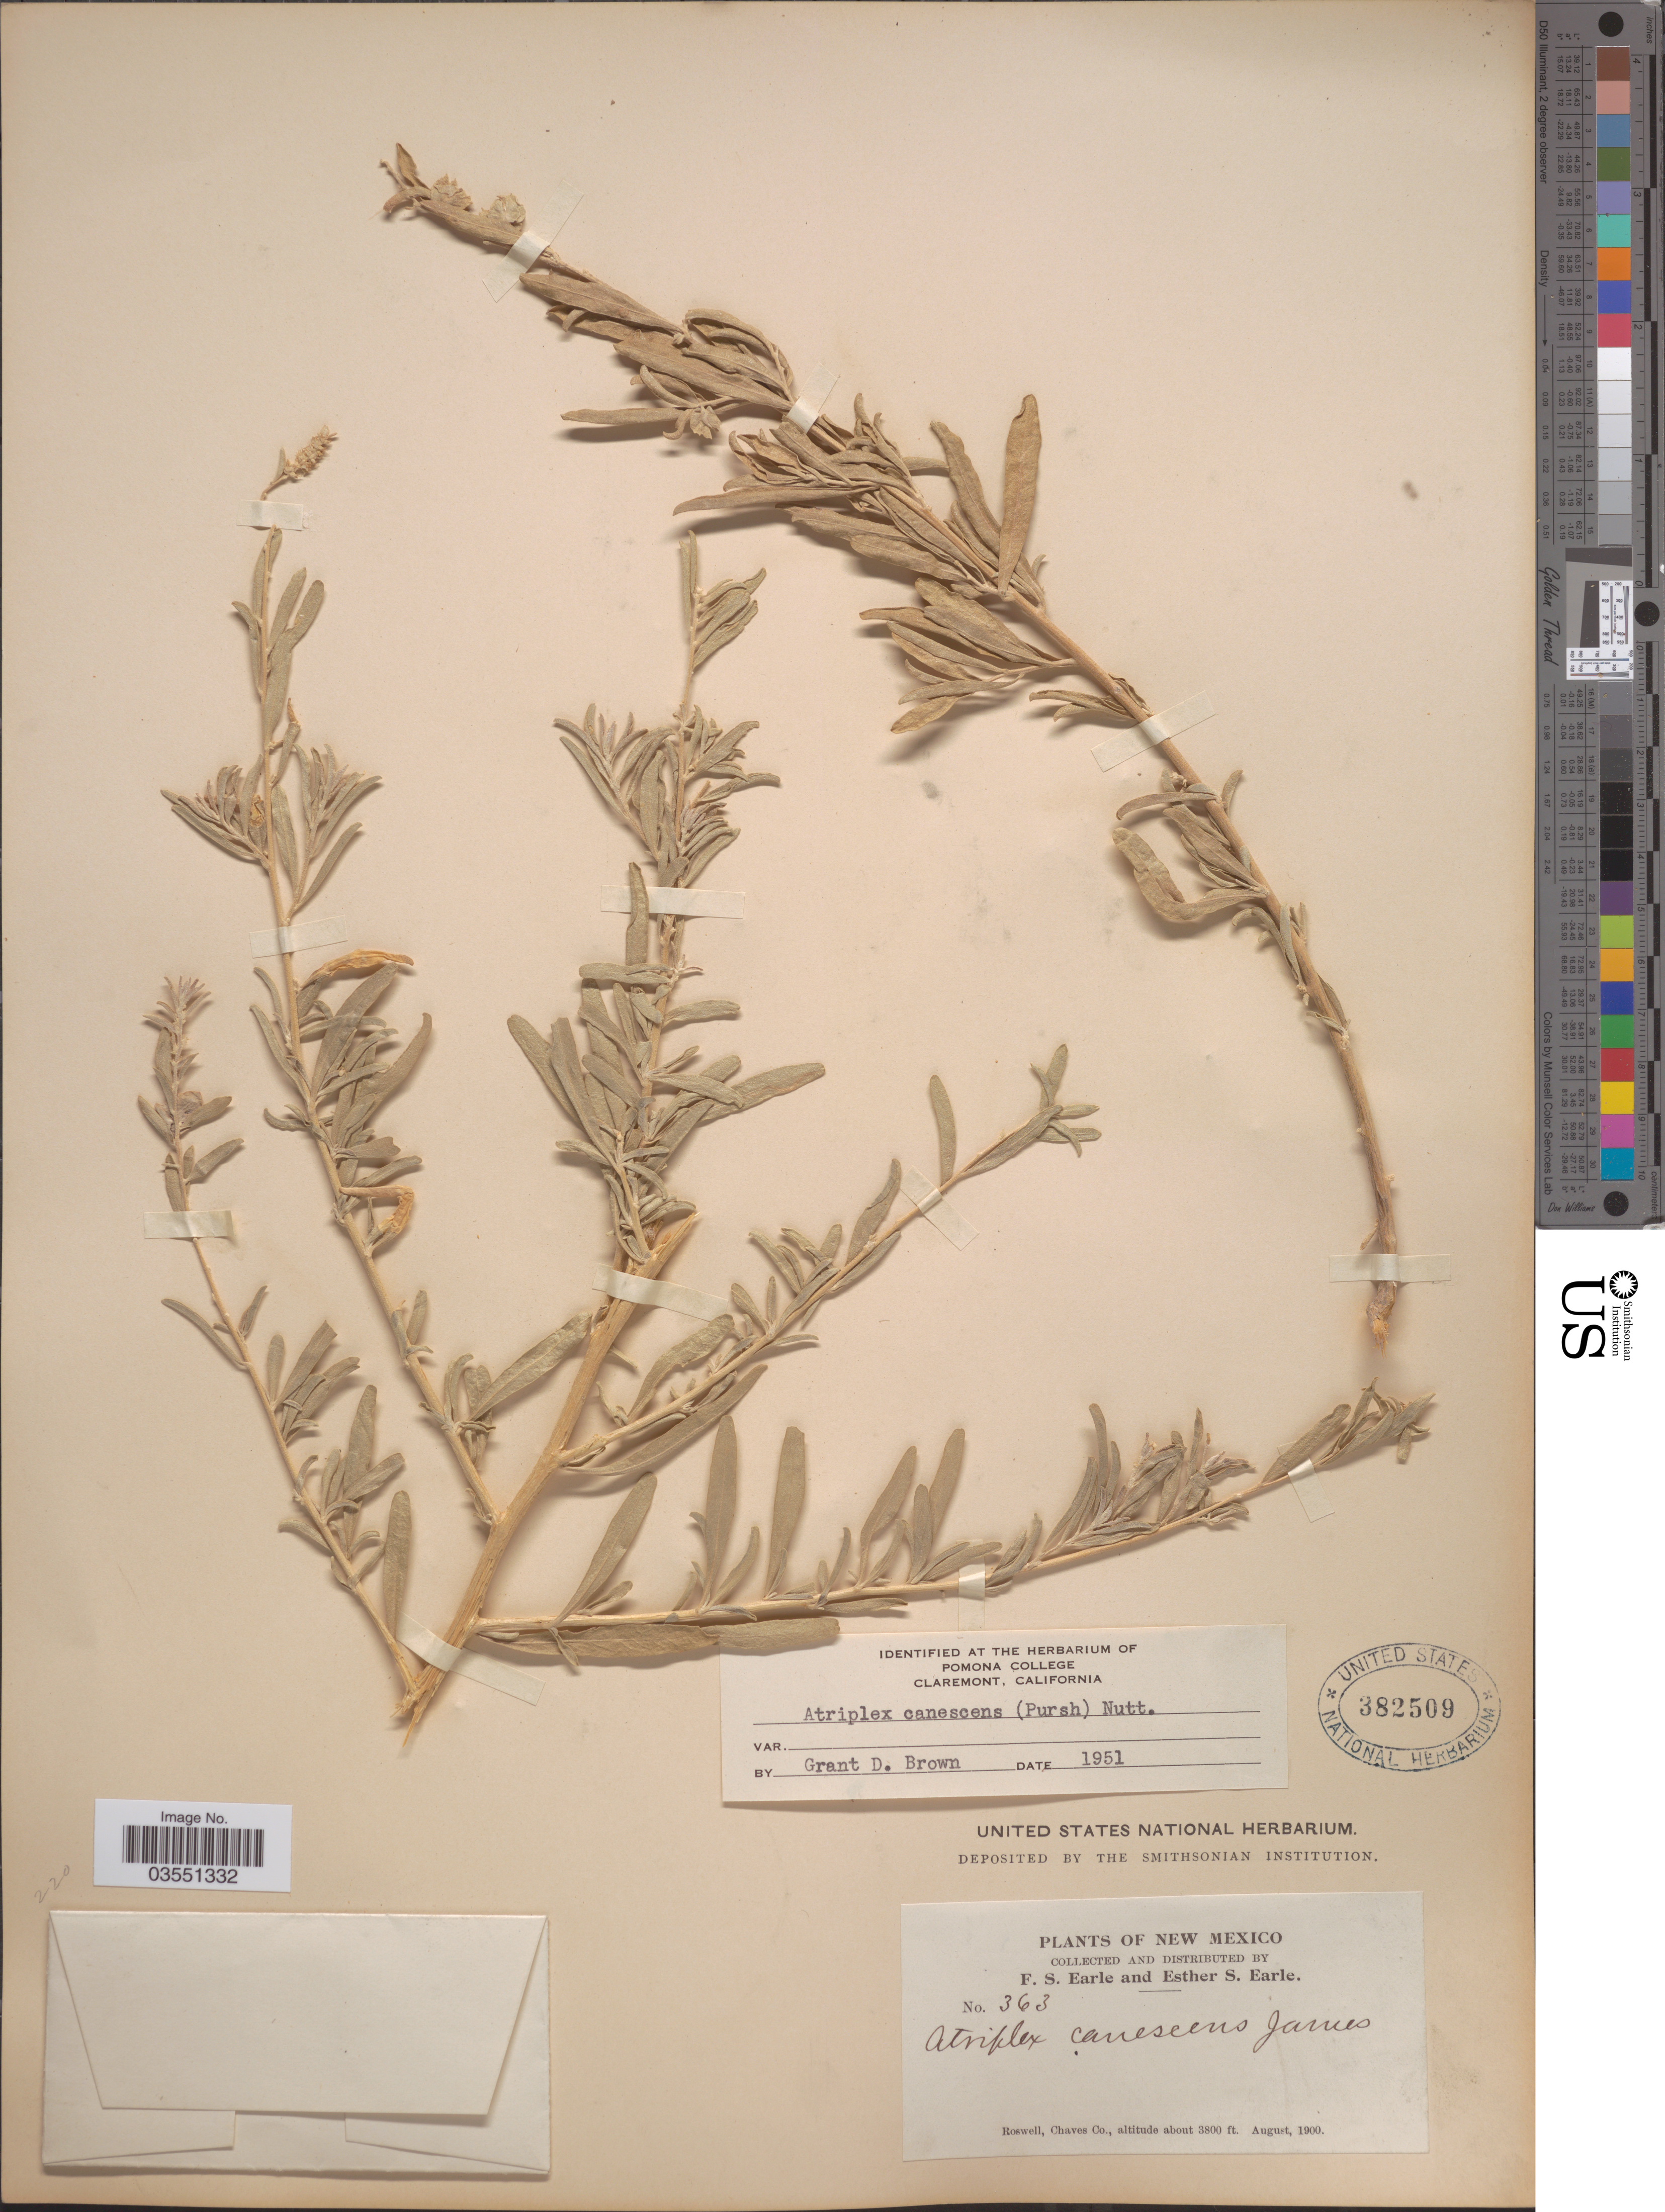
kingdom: Plantae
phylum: Tracheophyta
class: Magnoliopsida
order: Caryophyllales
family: Amaranthaceae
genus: Atriplex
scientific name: Atriplex canescens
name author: (Pursh) Nutt.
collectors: F. S. Earle & E. S. Earle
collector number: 363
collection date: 1900-08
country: United States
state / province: New Mexico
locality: Roswell, Chaves Co.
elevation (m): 1158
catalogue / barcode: US 382509